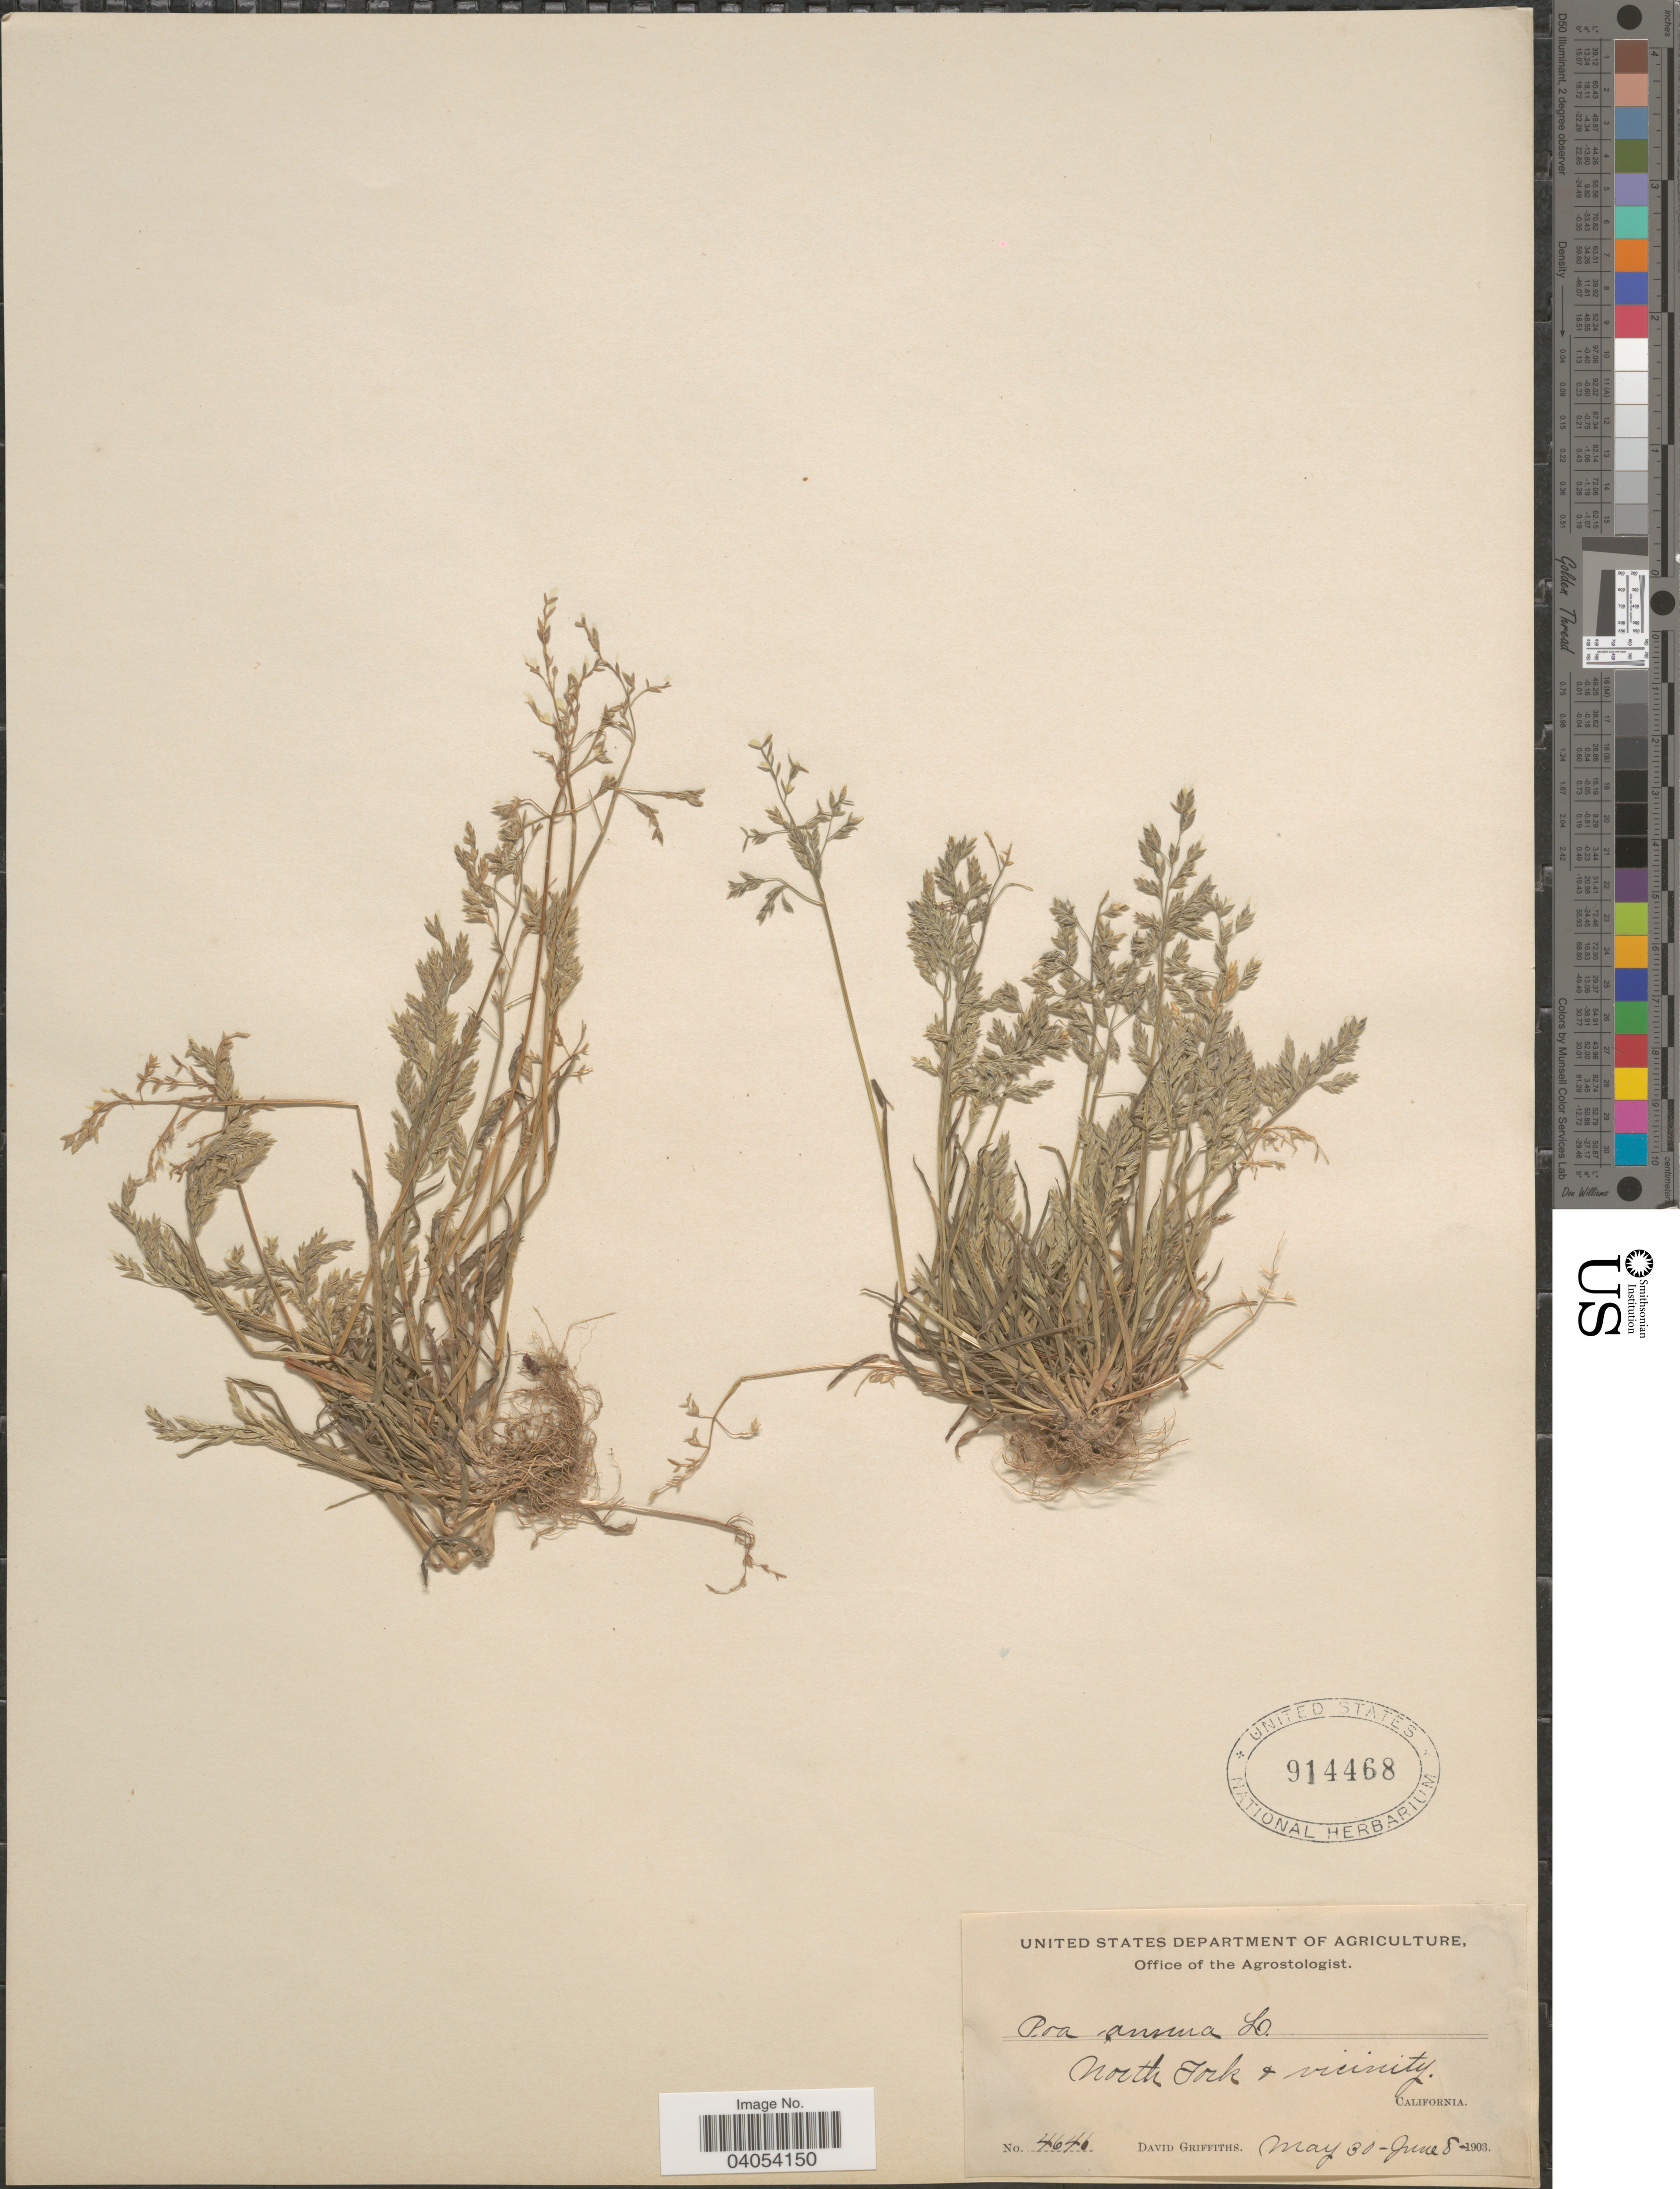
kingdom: Plantae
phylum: Tracheophyta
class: Liliopsida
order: Poales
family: Poaceae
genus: Poa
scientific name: Poa annua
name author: L.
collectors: D. Griffiths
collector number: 4646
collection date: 1903-05-30/1903-06-08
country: United States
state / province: California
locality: North Fork + vicinity.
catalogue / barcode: US 914468